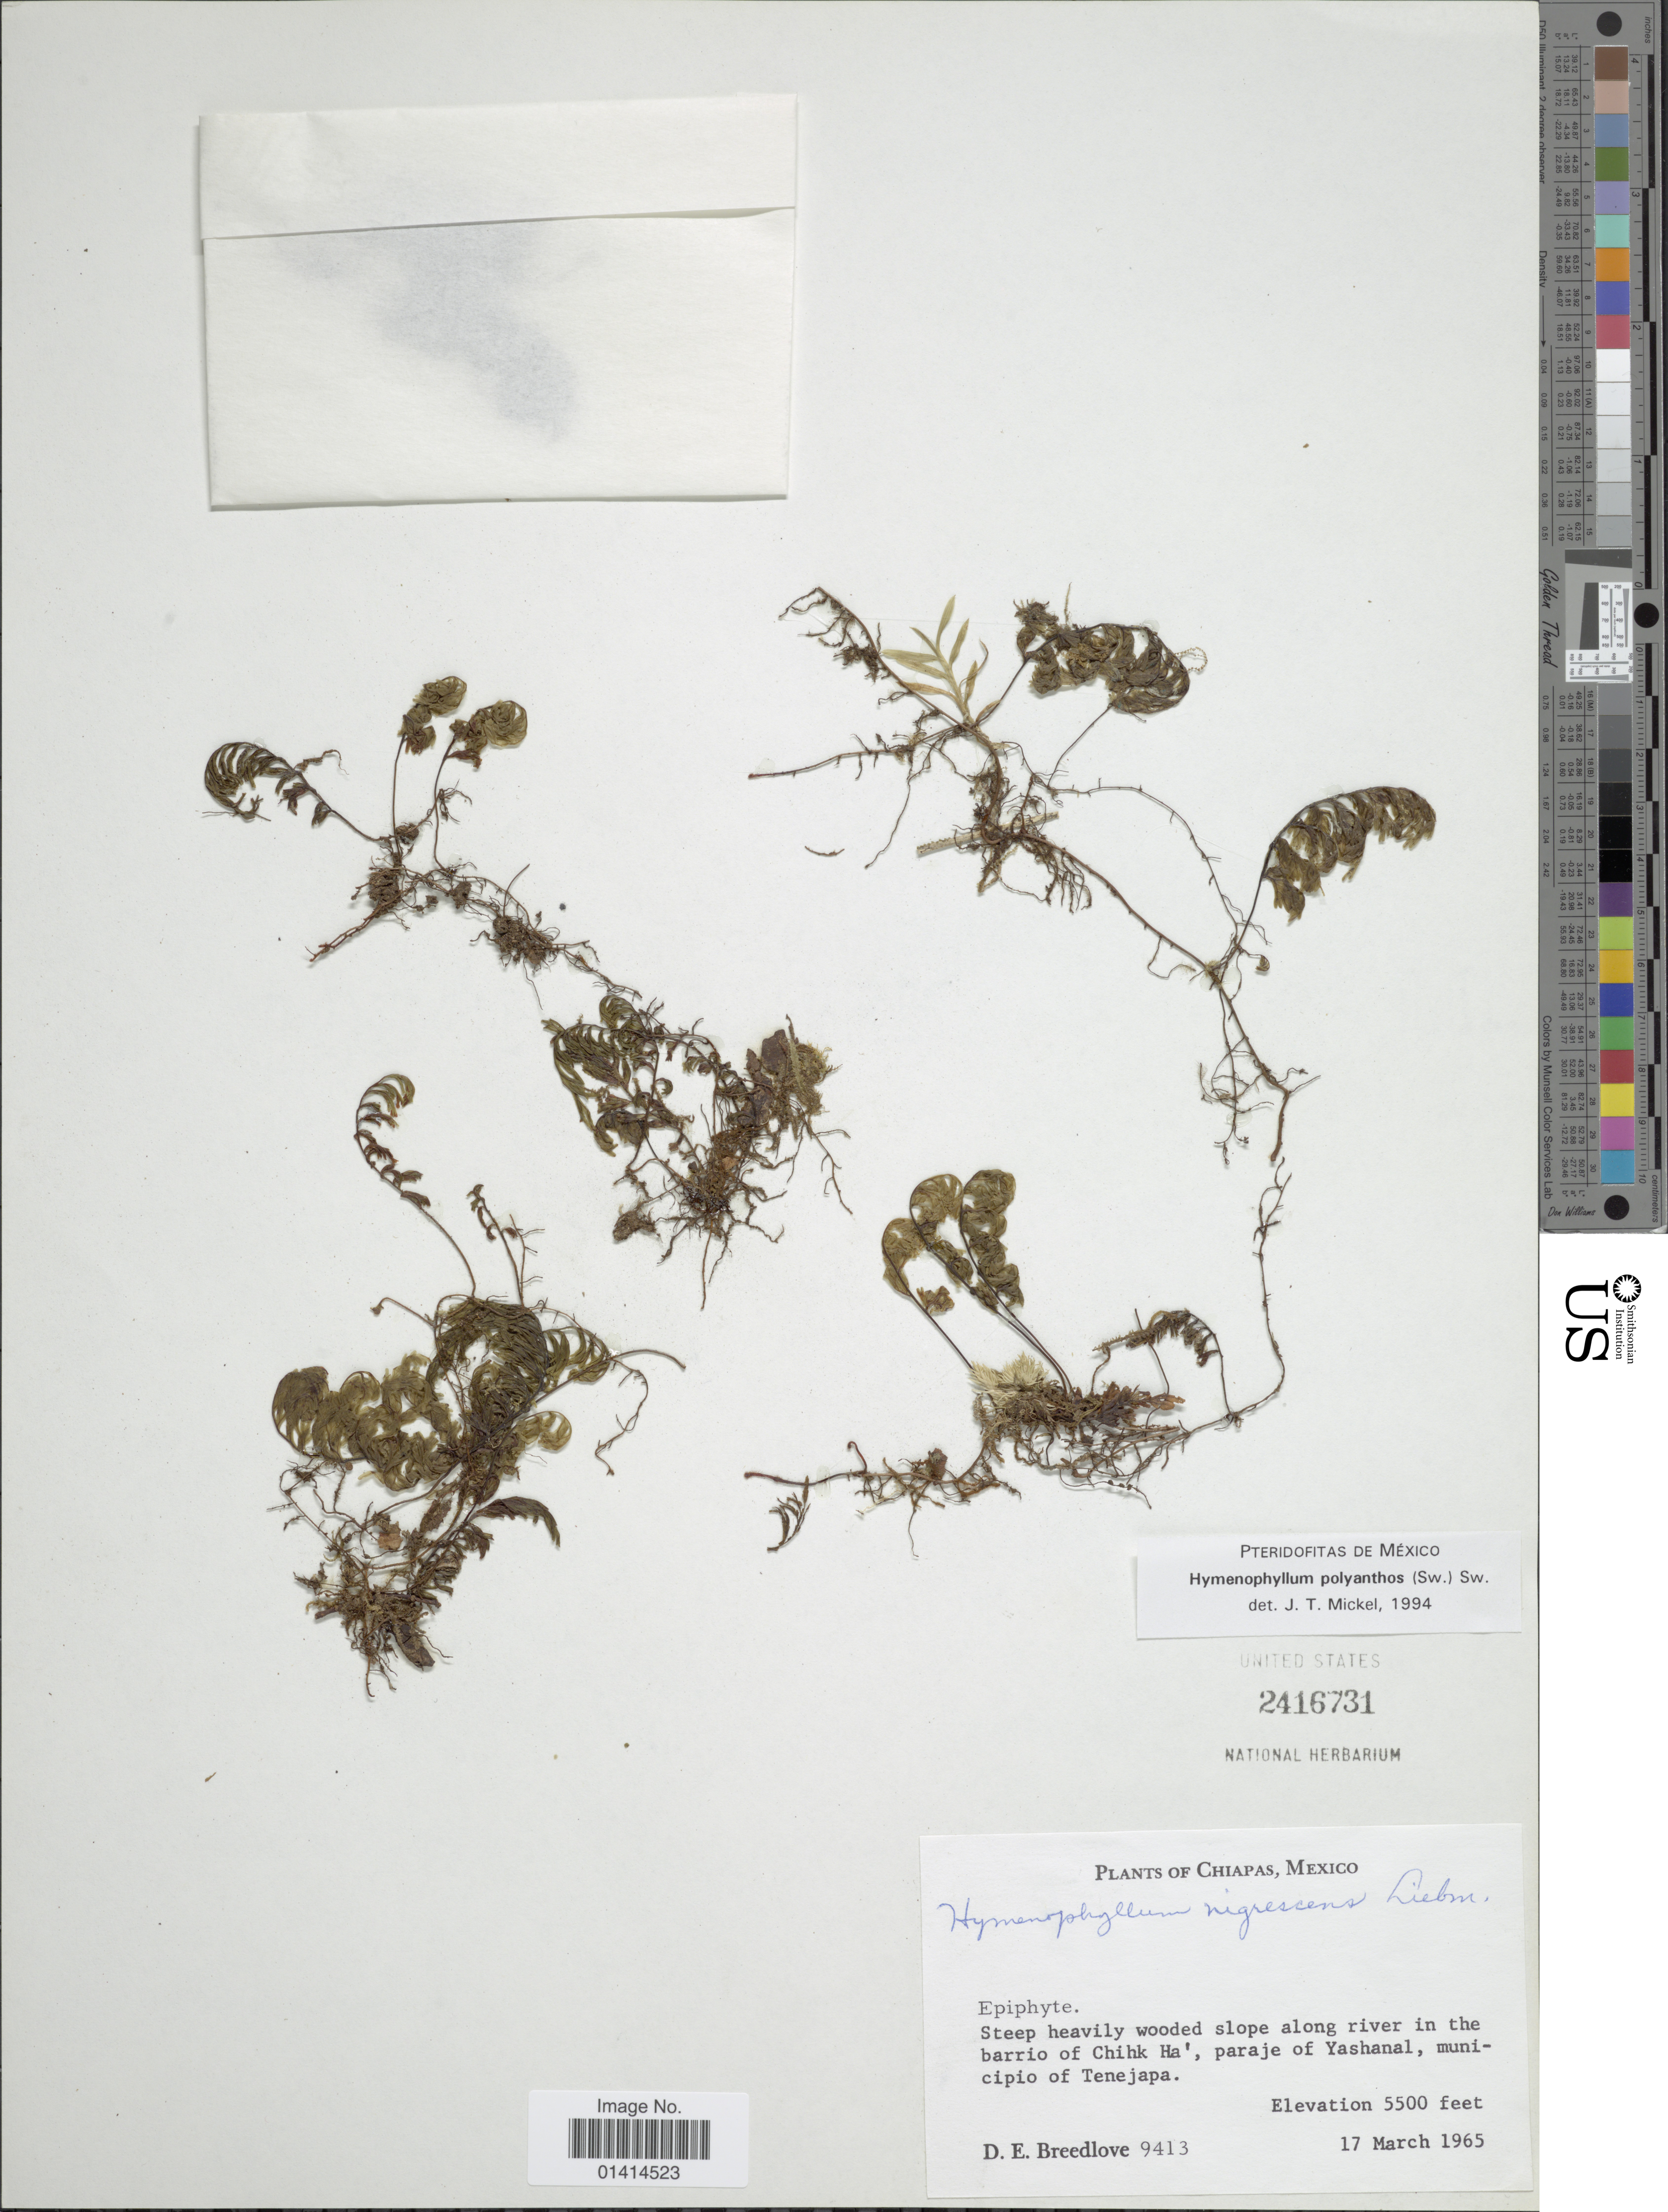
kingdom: Plantae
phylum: Tracheophyta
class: Polypodiopsida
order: Hymenophyllales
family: Hymenophyllaceae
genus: Hymenophyllum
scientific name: Hymenophyllum polyanthos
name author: (Sw.) Sw.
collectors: D. E. Breedlove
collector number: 9413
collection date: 1965-03-17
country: Mexico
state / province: Chiapas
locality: Slope along river in the barrio of Chihk Ha', paraje of Yashanal, municipio of Tenejapa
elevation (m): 1676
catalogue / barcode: US 2416731